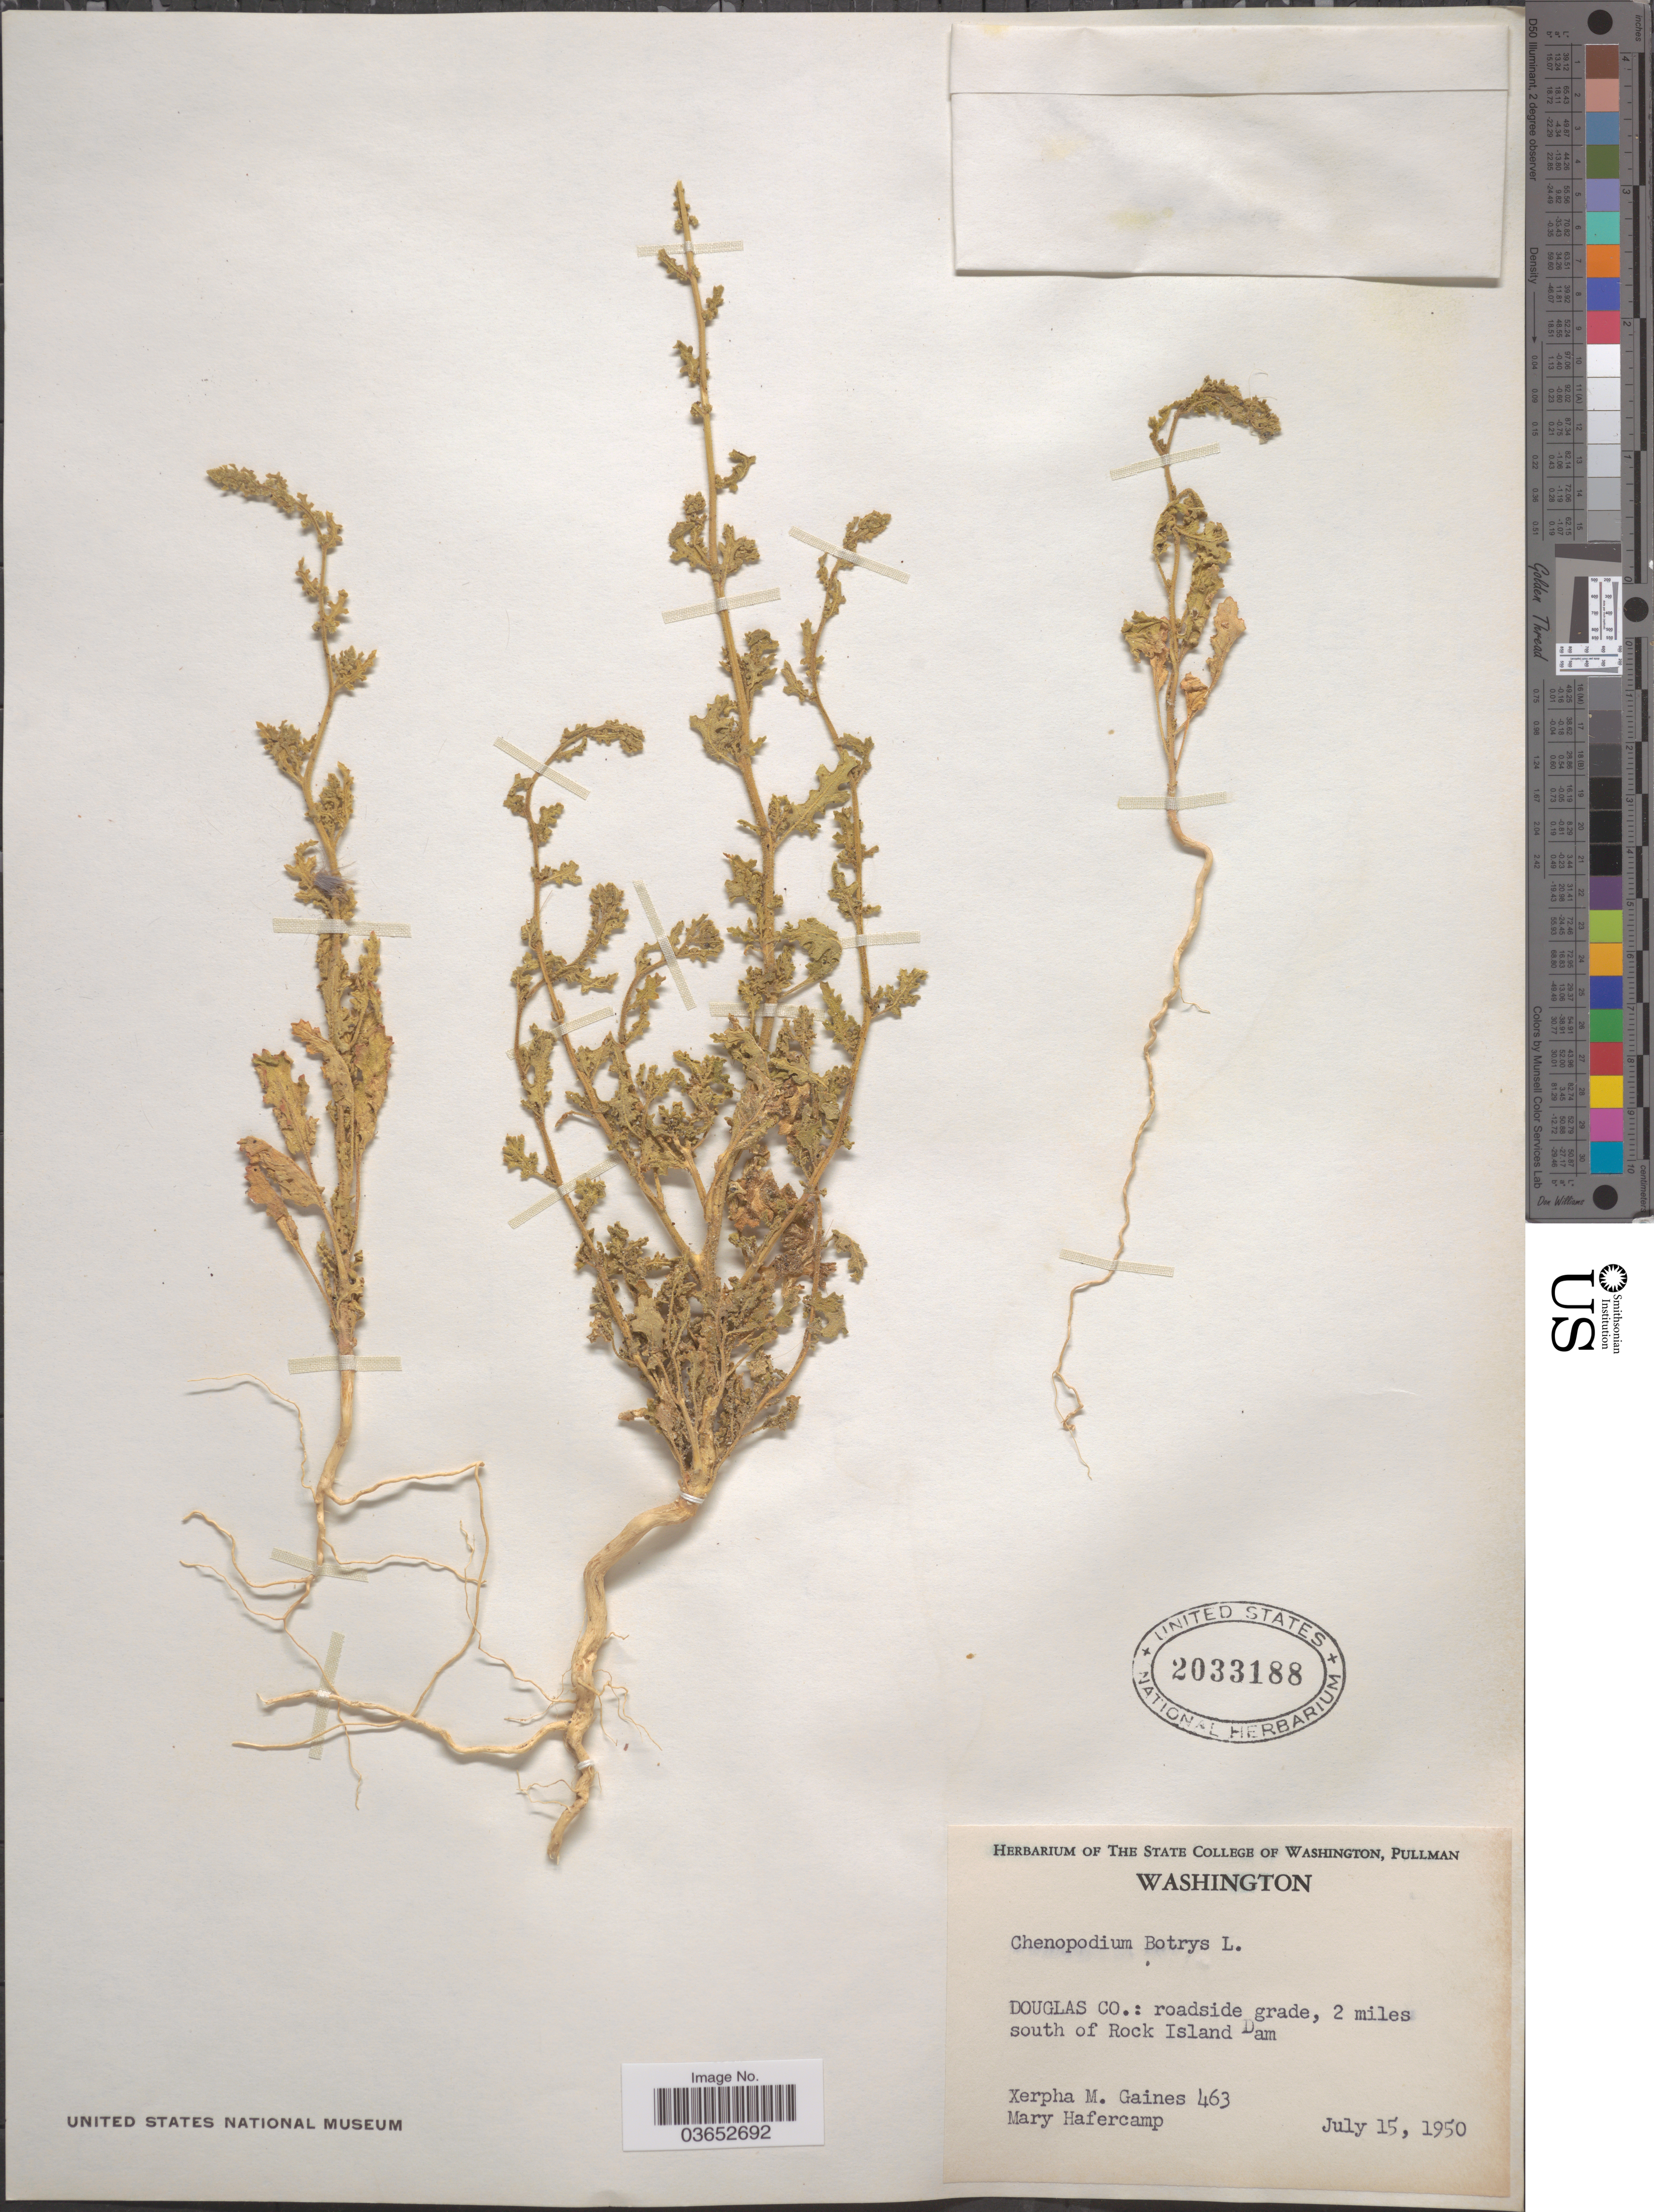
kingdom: Plantae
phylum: Tracheophyta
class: Magnoliopsida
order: Caryophyllales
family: Amaranthaceae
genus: Chenopodium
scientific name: Chenopodium botrys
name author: L.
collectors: X. Gaines & M. Hafercamp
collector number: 463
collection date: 1950-07-15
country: United States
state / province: Washington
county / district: Douglas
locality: Douglas Co.: 2 miles south of Rock Island Dam.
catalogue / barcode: US 2033188